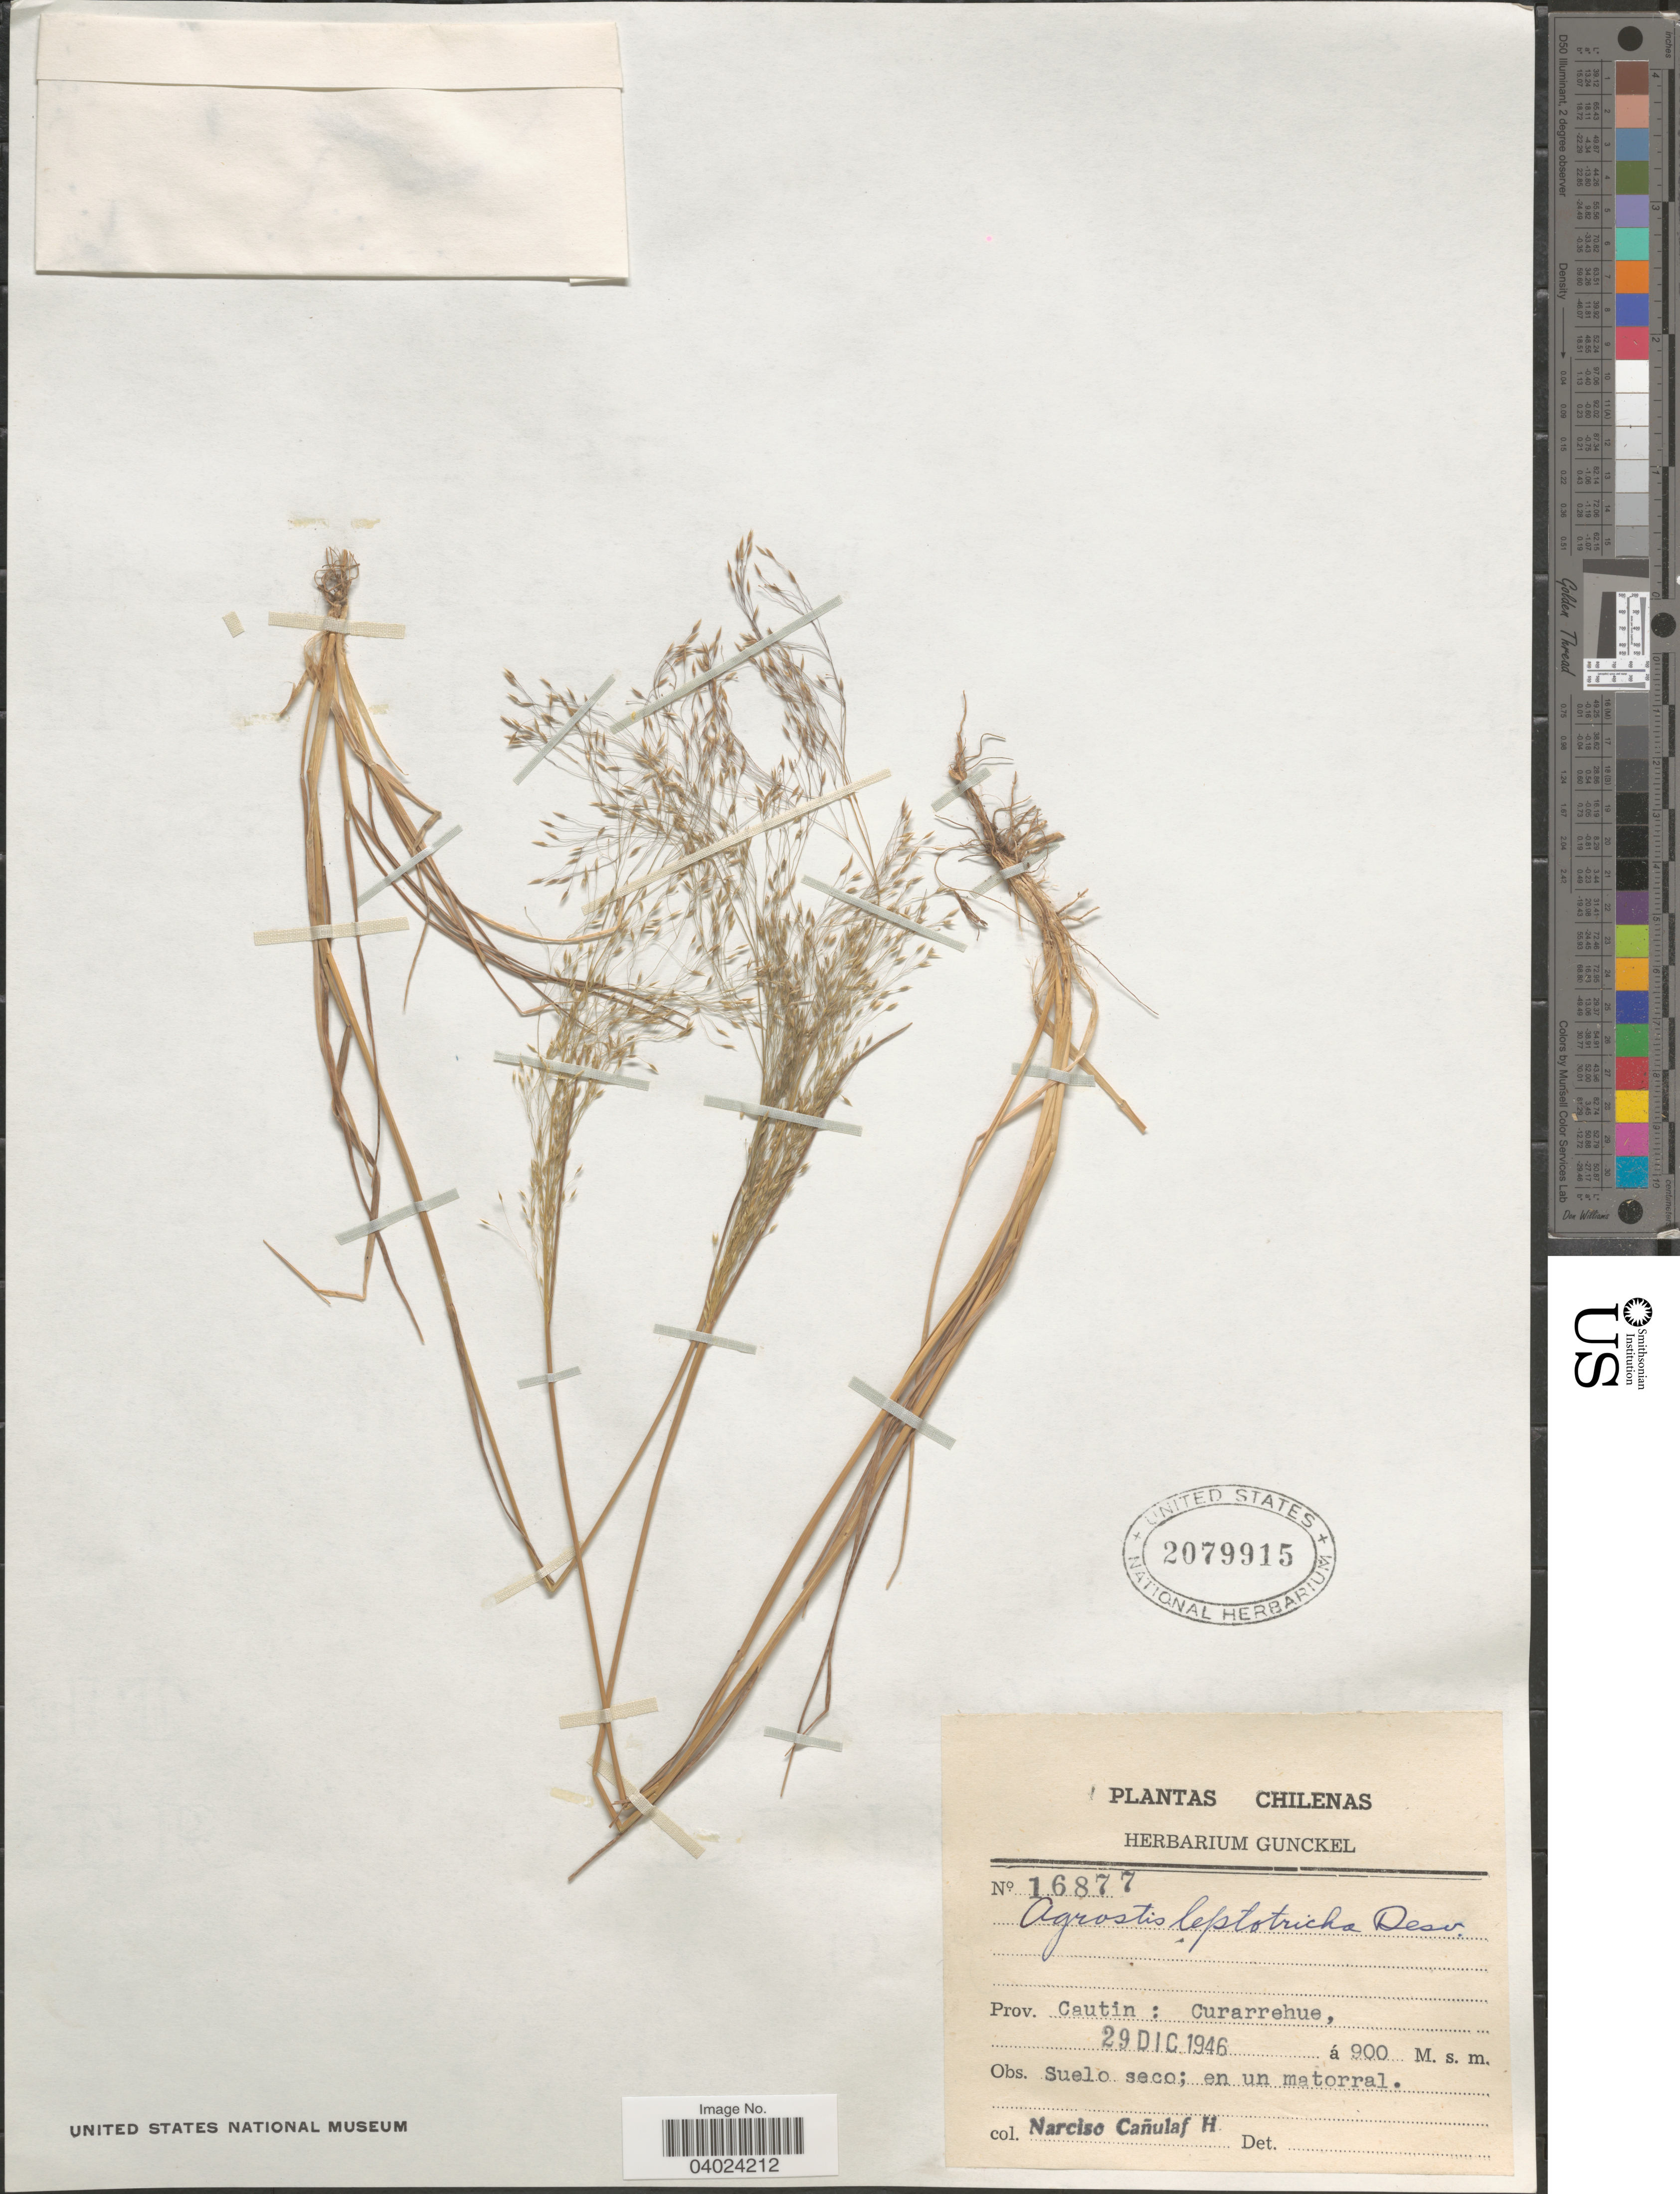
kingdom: Plantae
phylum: Tracheophyta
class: Liliopsida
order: Poales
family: Poaceae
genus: Agrostis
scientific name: Agrostis leptotricha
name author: É. Desv.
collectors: N. Canulaf H.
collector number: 16877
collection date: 1946-12-29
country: Chile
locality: Prov. Cautin: Curarrehue.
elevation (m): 900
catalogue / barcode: US 2079915